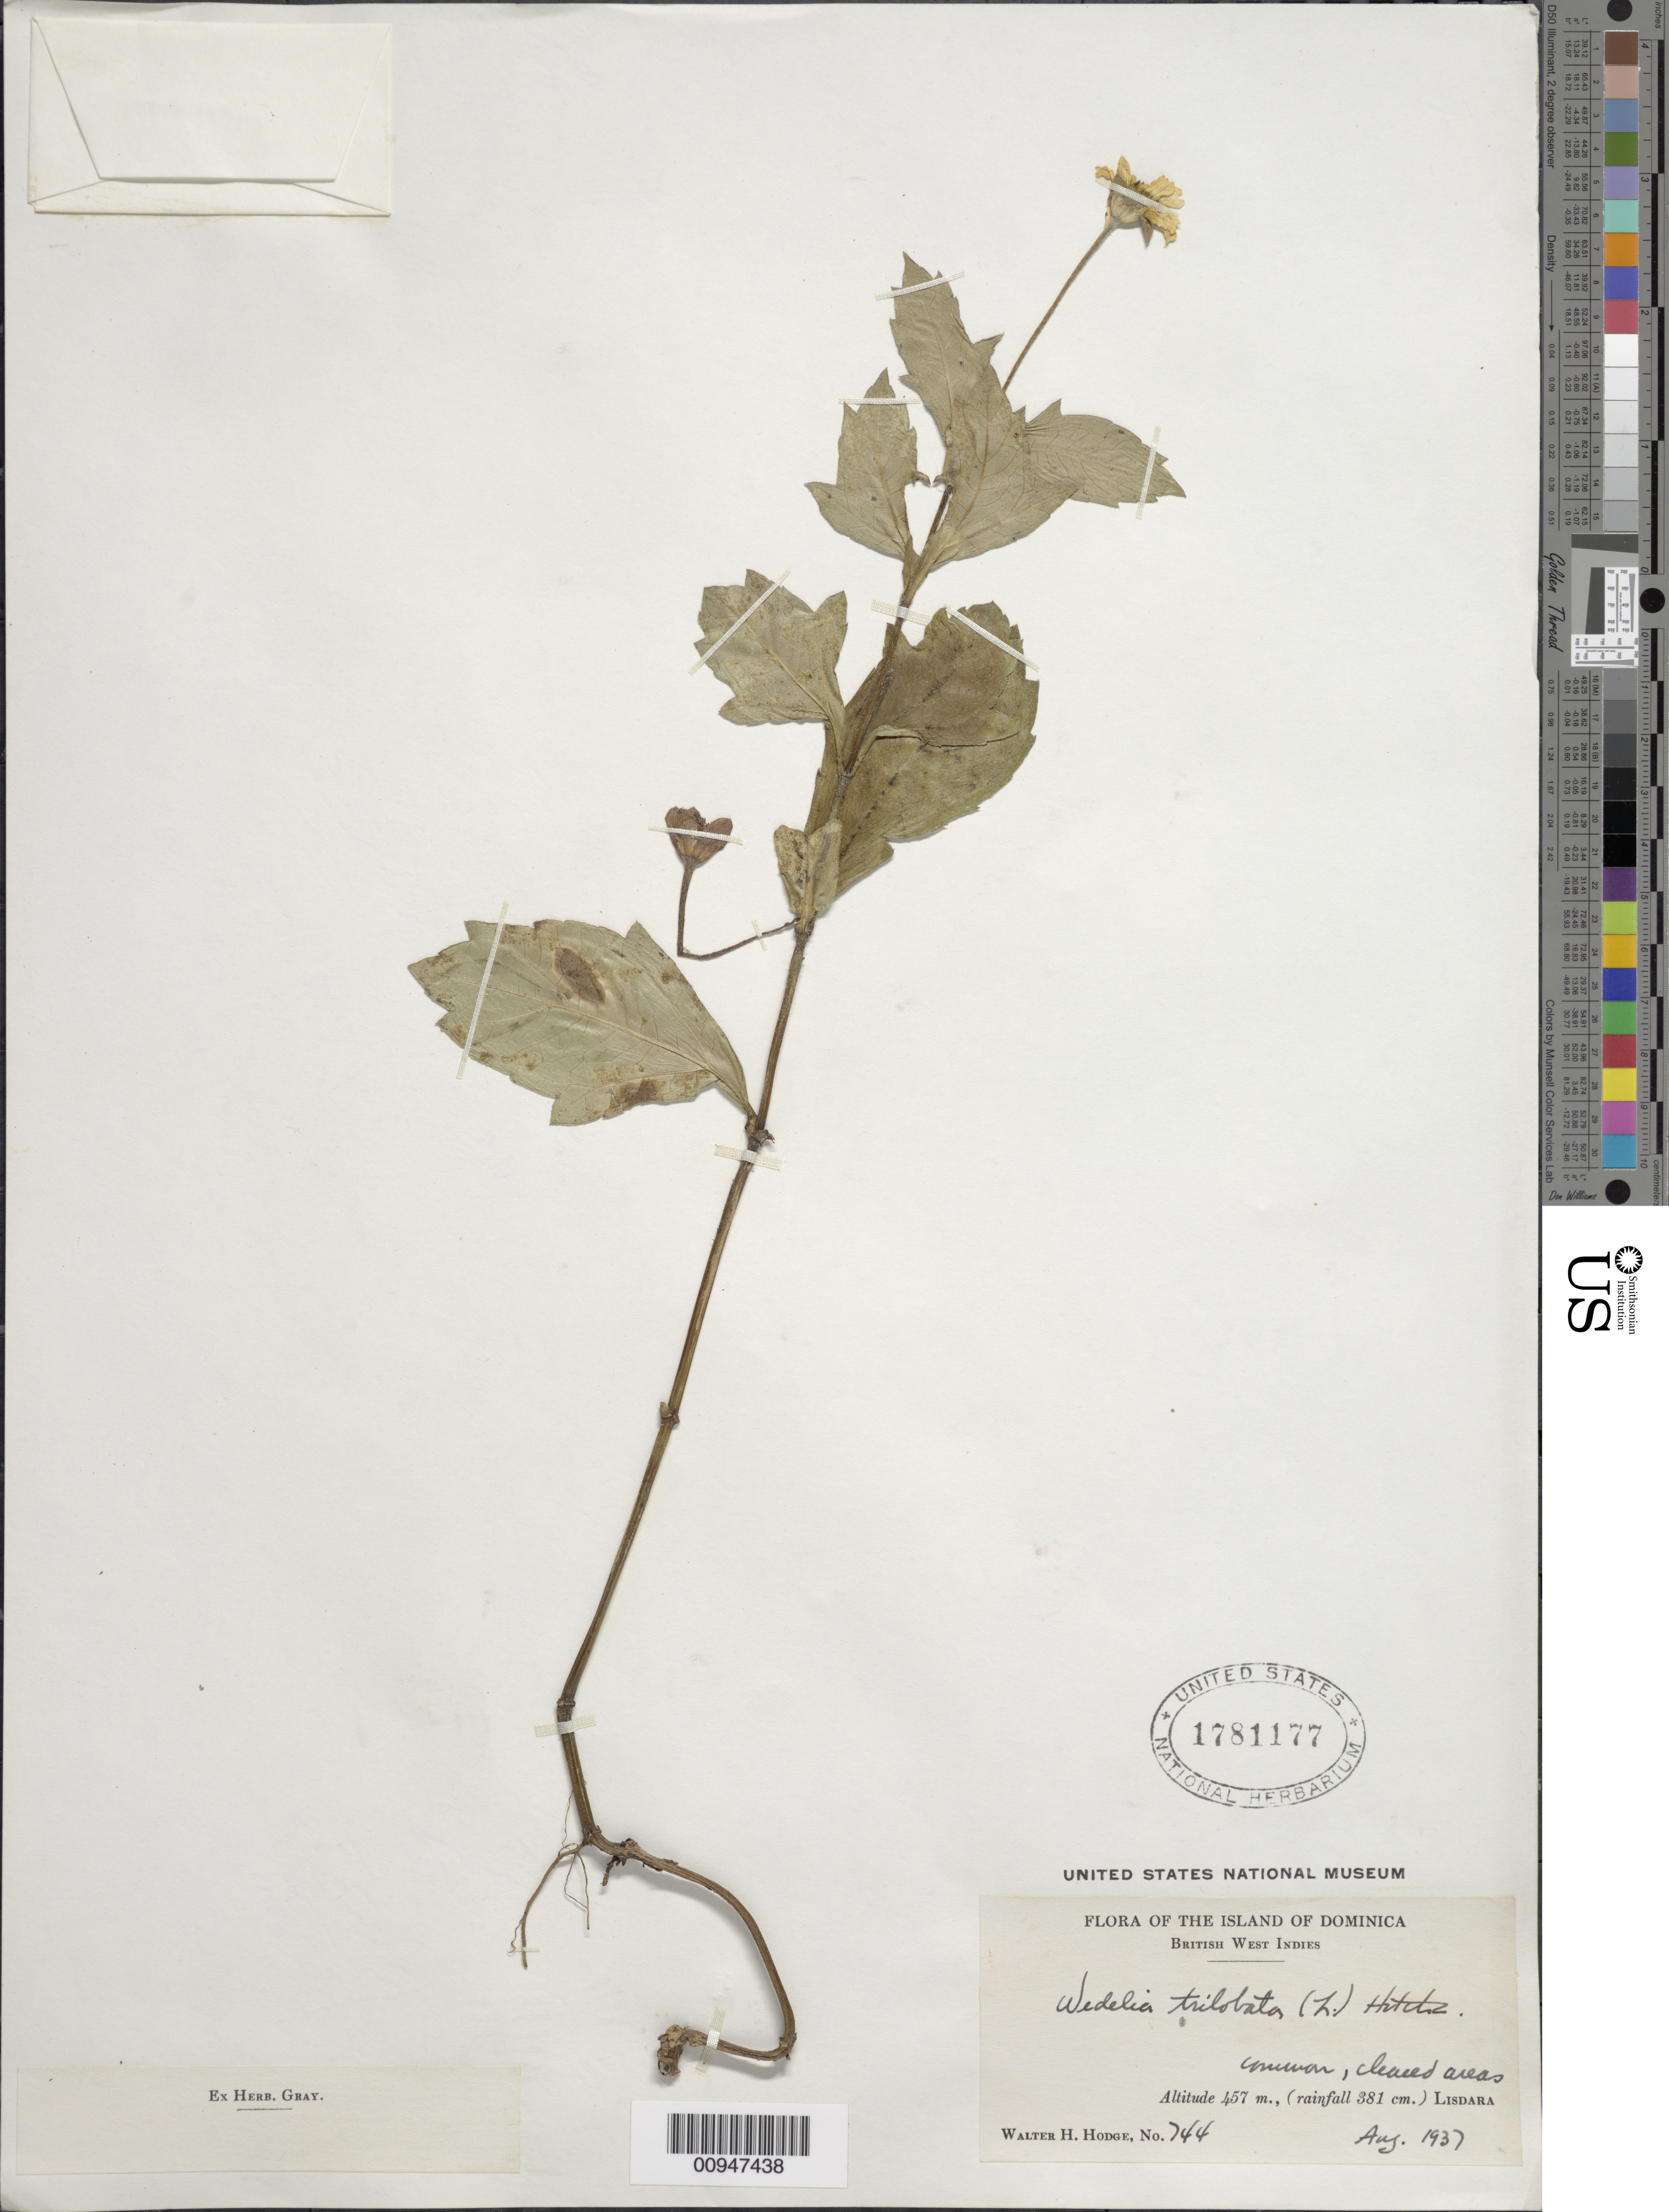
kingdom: Plantae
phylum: Tracheophyta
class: Magnoliopsida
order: Asterales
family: Asteraceae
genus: Sphagneticola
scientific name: Sphagneticola trilobata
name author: (L.) Pruski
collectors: W. Hodge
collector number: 744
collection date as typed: Aug 1937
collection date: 1937-08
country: Dominica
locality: Lisdara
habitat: Cleared areas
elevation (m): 457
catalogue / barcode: US 1781177